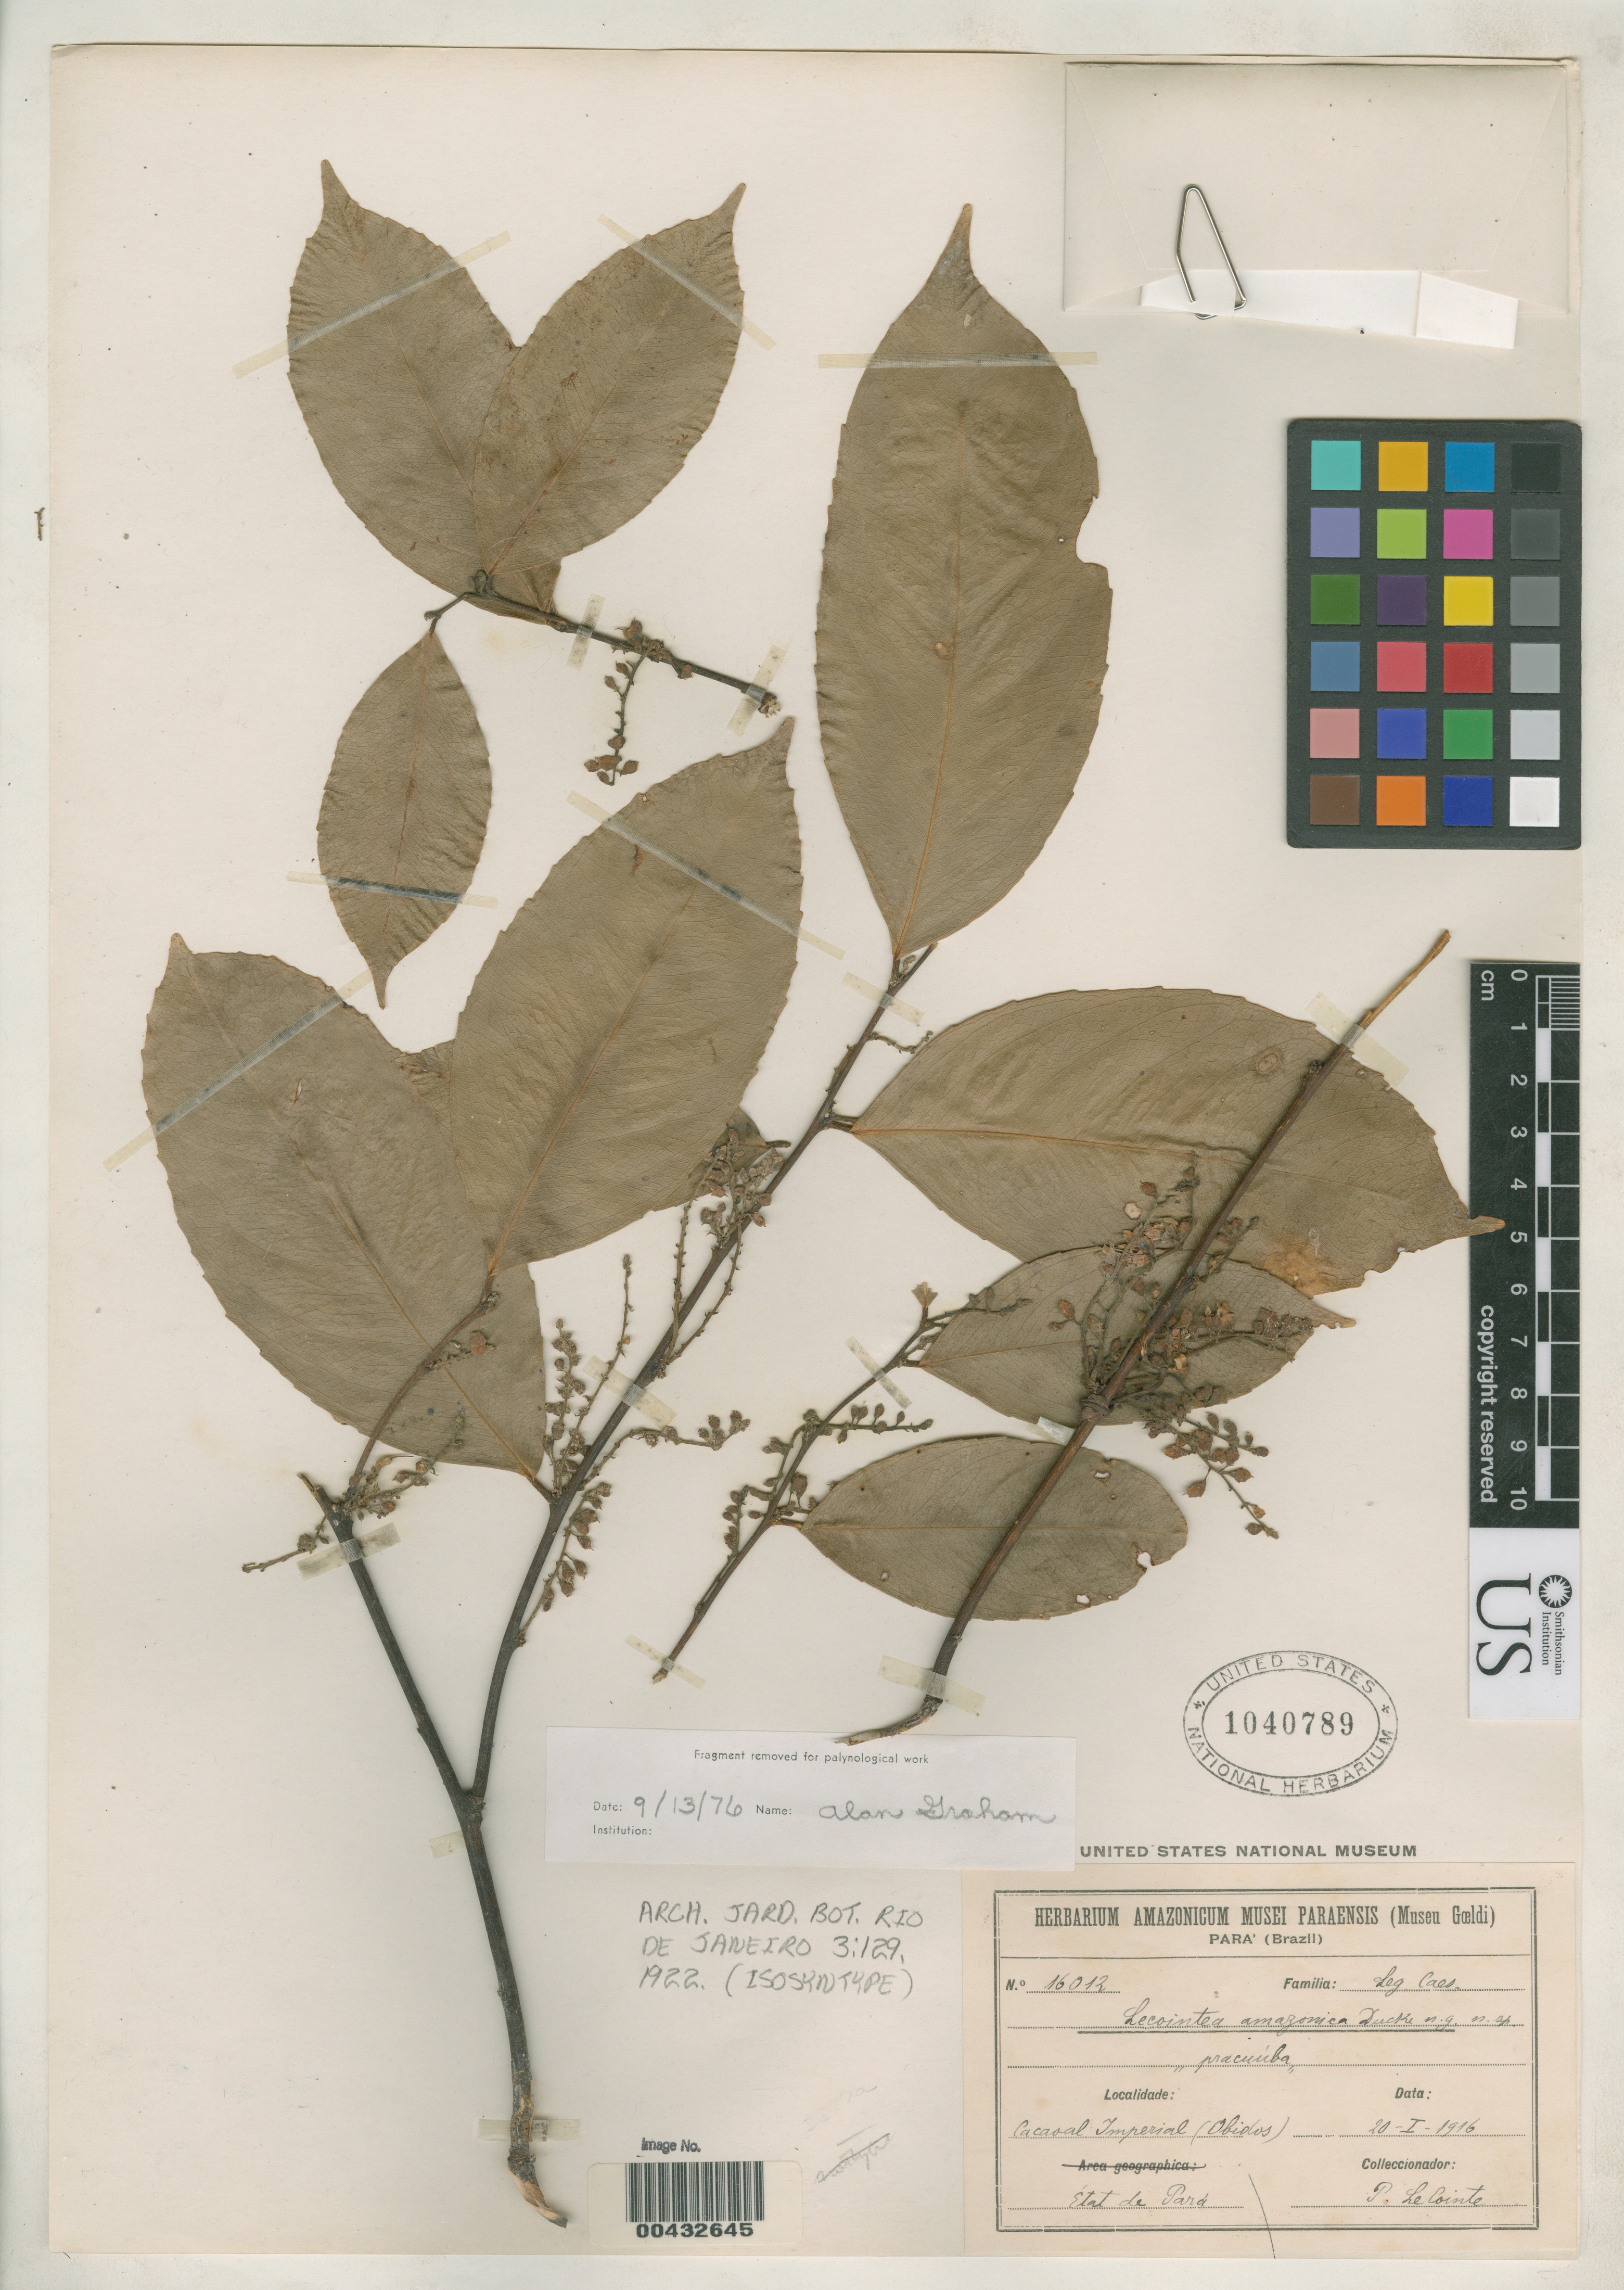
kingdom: Plantae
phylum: Tracheophyta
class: Magnoliopsida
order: Fabales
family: Fabaceae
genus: Lecointea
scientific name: Lecointea amazonica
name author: Ducke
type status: Isosyntype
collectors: P. Le Cointe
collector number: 16012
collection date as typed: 20 Jan 1916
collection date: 1916-01-20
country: Brazil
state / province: Pará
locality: Cacaoal Imperial, Obidos.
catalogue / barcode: US 1040789